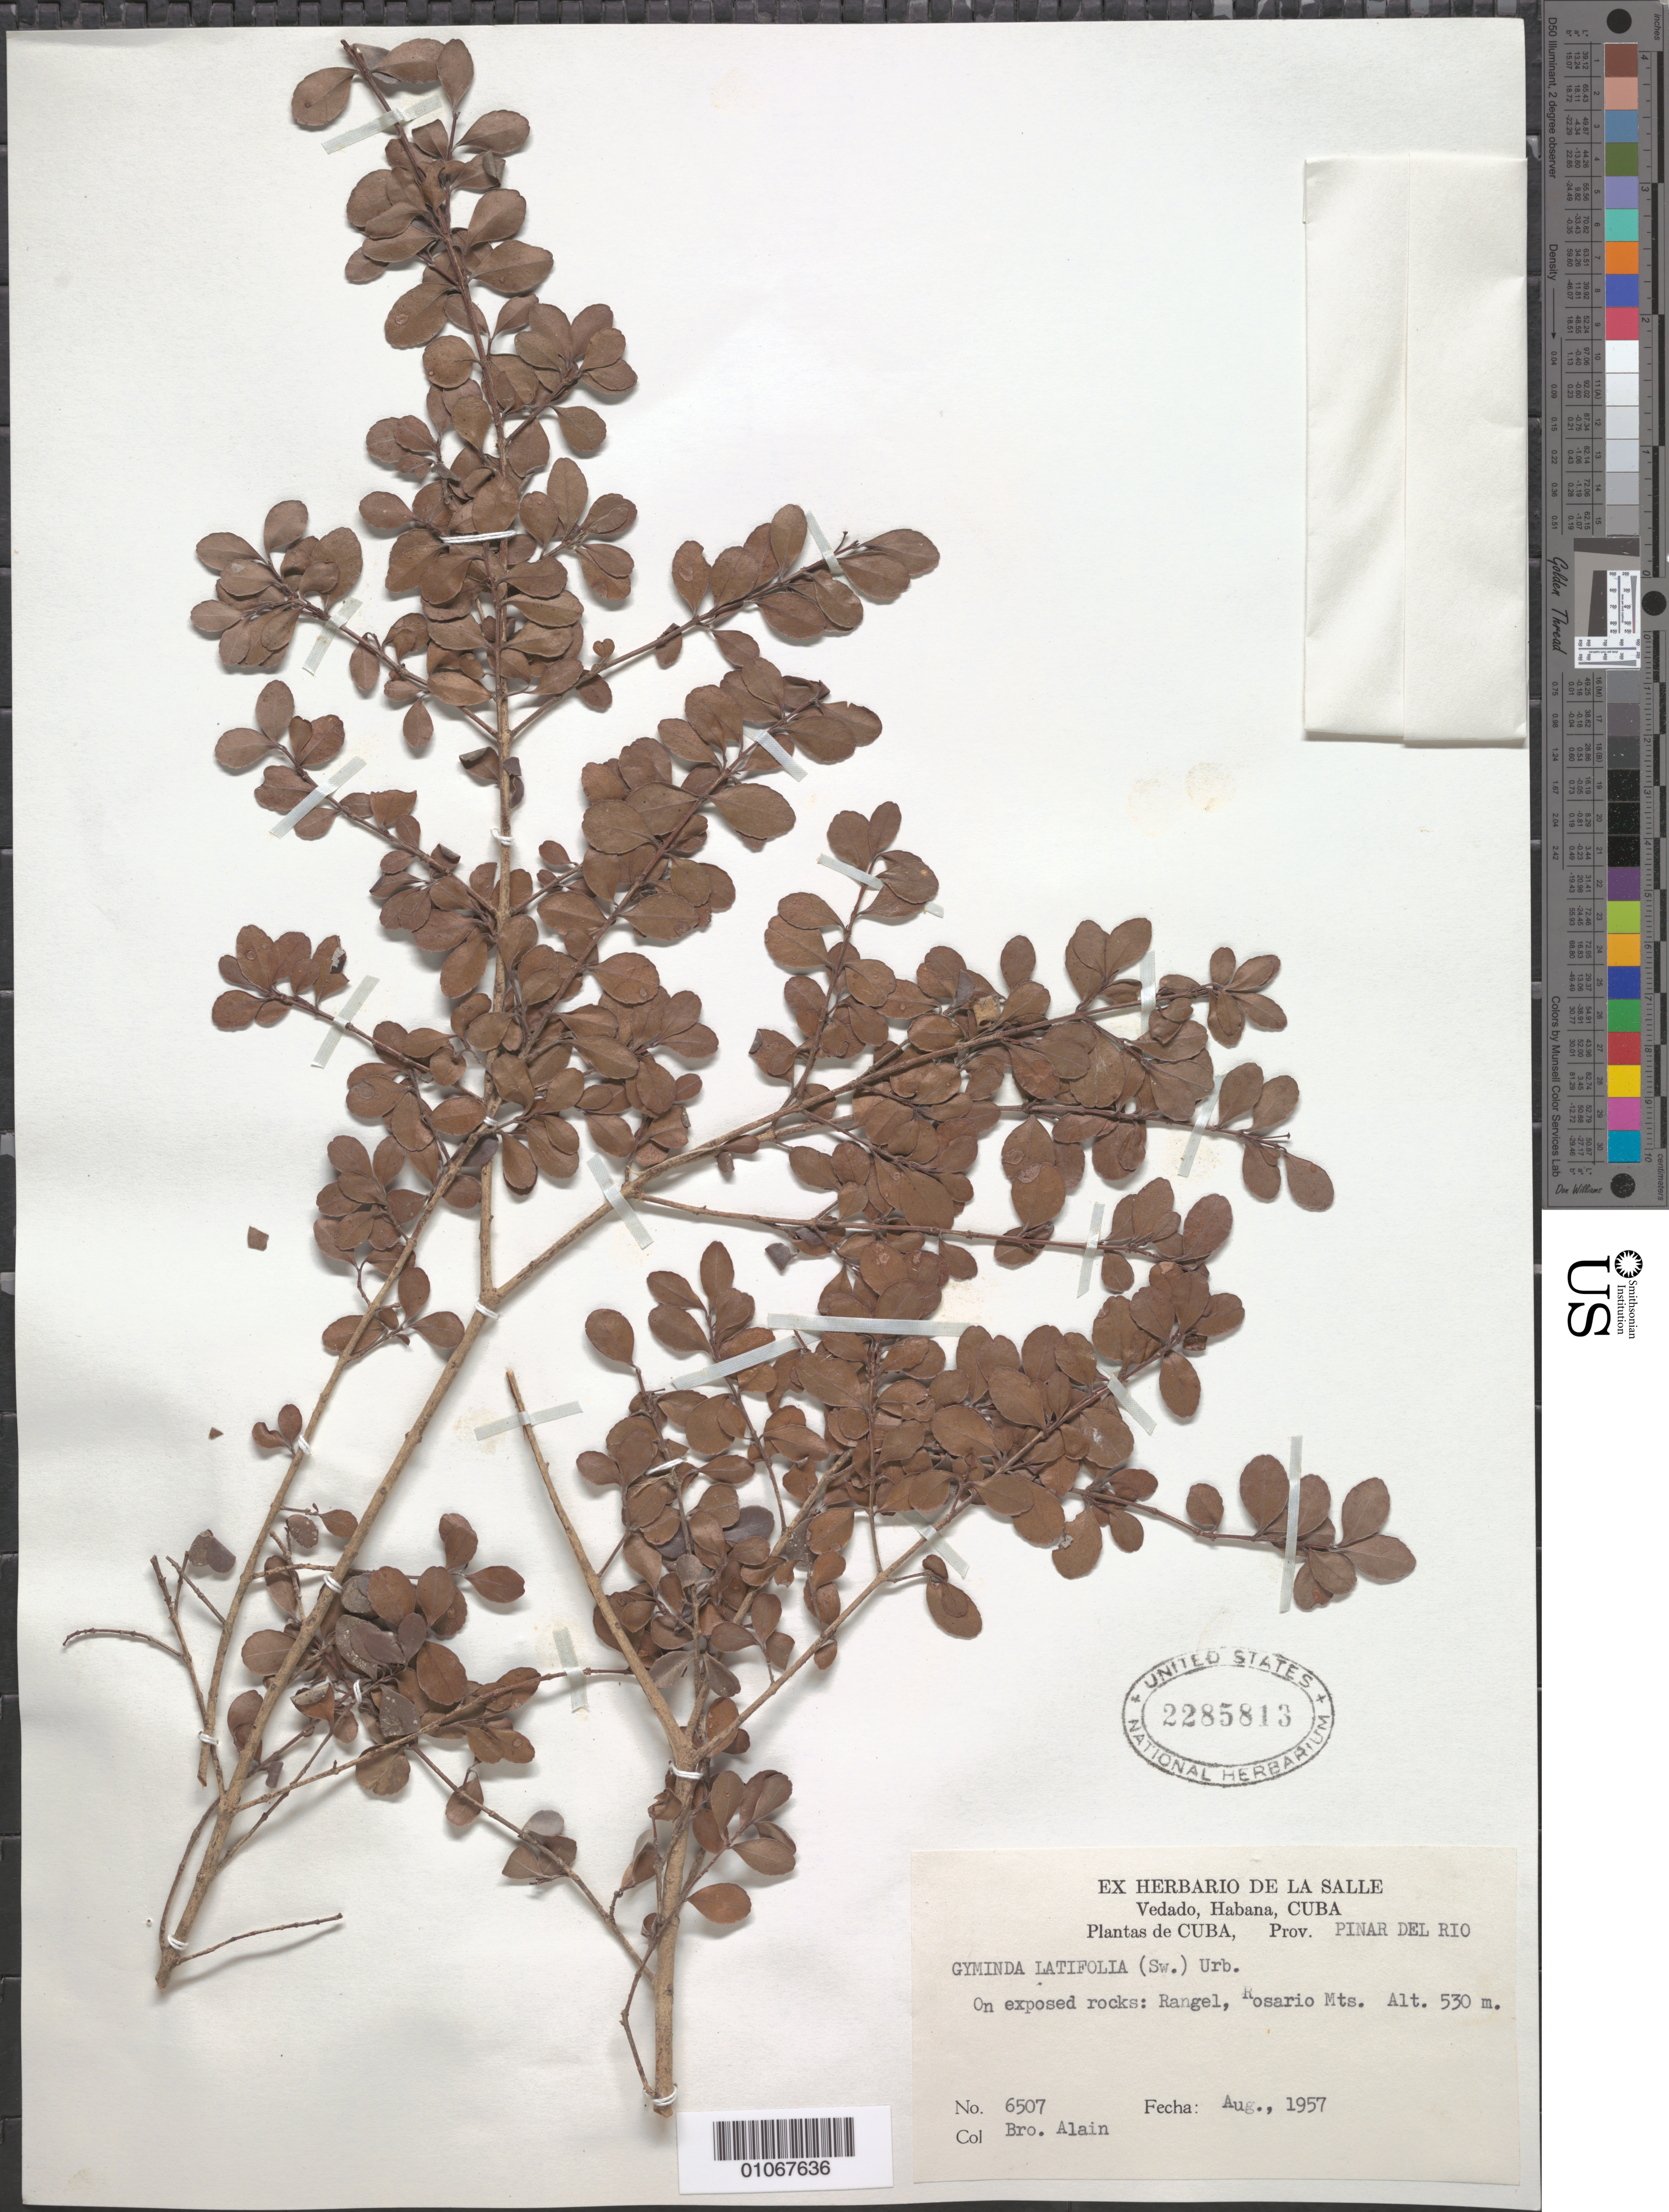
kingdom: Plantae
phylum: Tracheophyta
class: Magnoliopsida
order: Celastrales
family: Celastraceae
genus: Gyminda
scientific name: Gyminda latifolia subsp. latifolia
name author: (Sw.) Urb.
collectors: A. H. Liogier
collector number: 6507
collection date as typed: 01 Aug 1957 to 31 Aug 1957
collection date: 1957-08-01/1957-08-31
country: Cuba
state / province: Pinar del Rio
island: Cuba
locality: On exposed rocks: Rangel, Rosario Mts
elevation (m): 530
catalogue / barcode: US 2285813